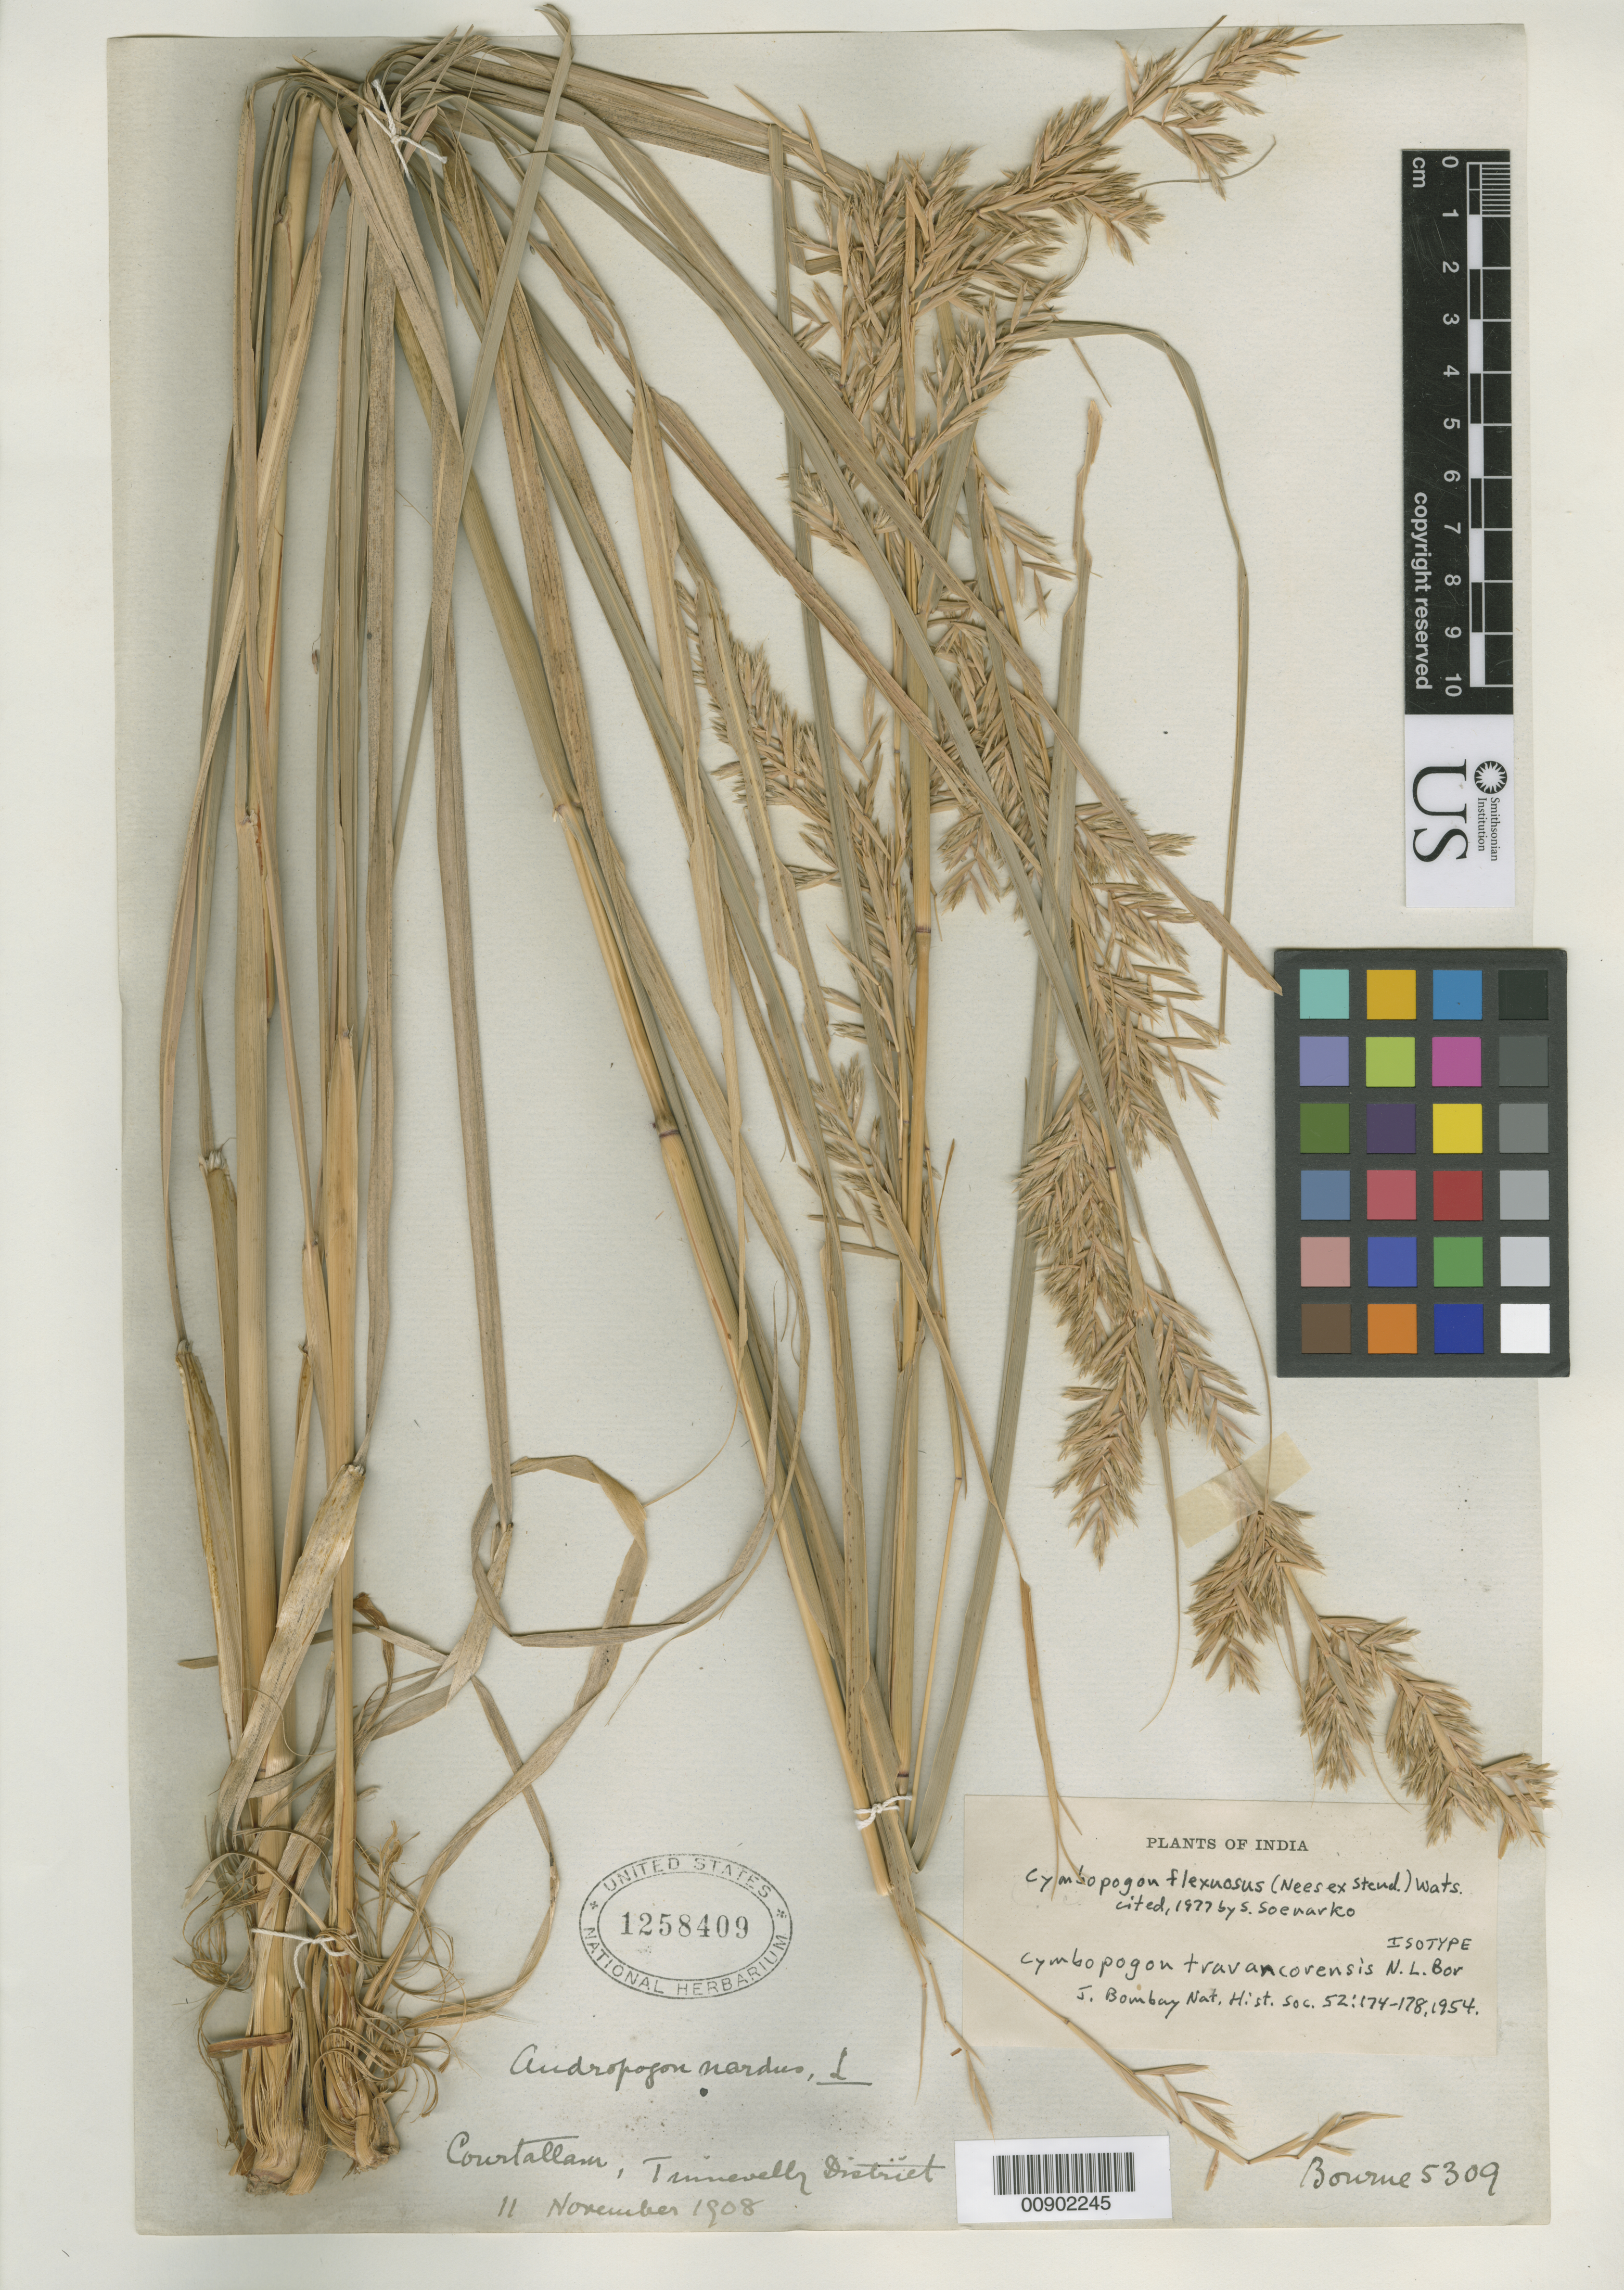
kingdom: Plantae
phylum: Tracheophyta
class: Liliopsida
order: Poales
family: Poaceae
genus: Cymbopogon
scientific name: Cymbopogon travancorensis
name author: Bor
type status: Isotype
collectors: A. Bourne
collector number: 5309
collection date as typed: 11 Nov 1908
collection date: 1908-11-11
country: India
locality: Courtallam, Tinnevelly District.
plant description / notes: Currently accepted name as cited by S. Soenarko, 1977.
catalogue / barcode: US 1258409